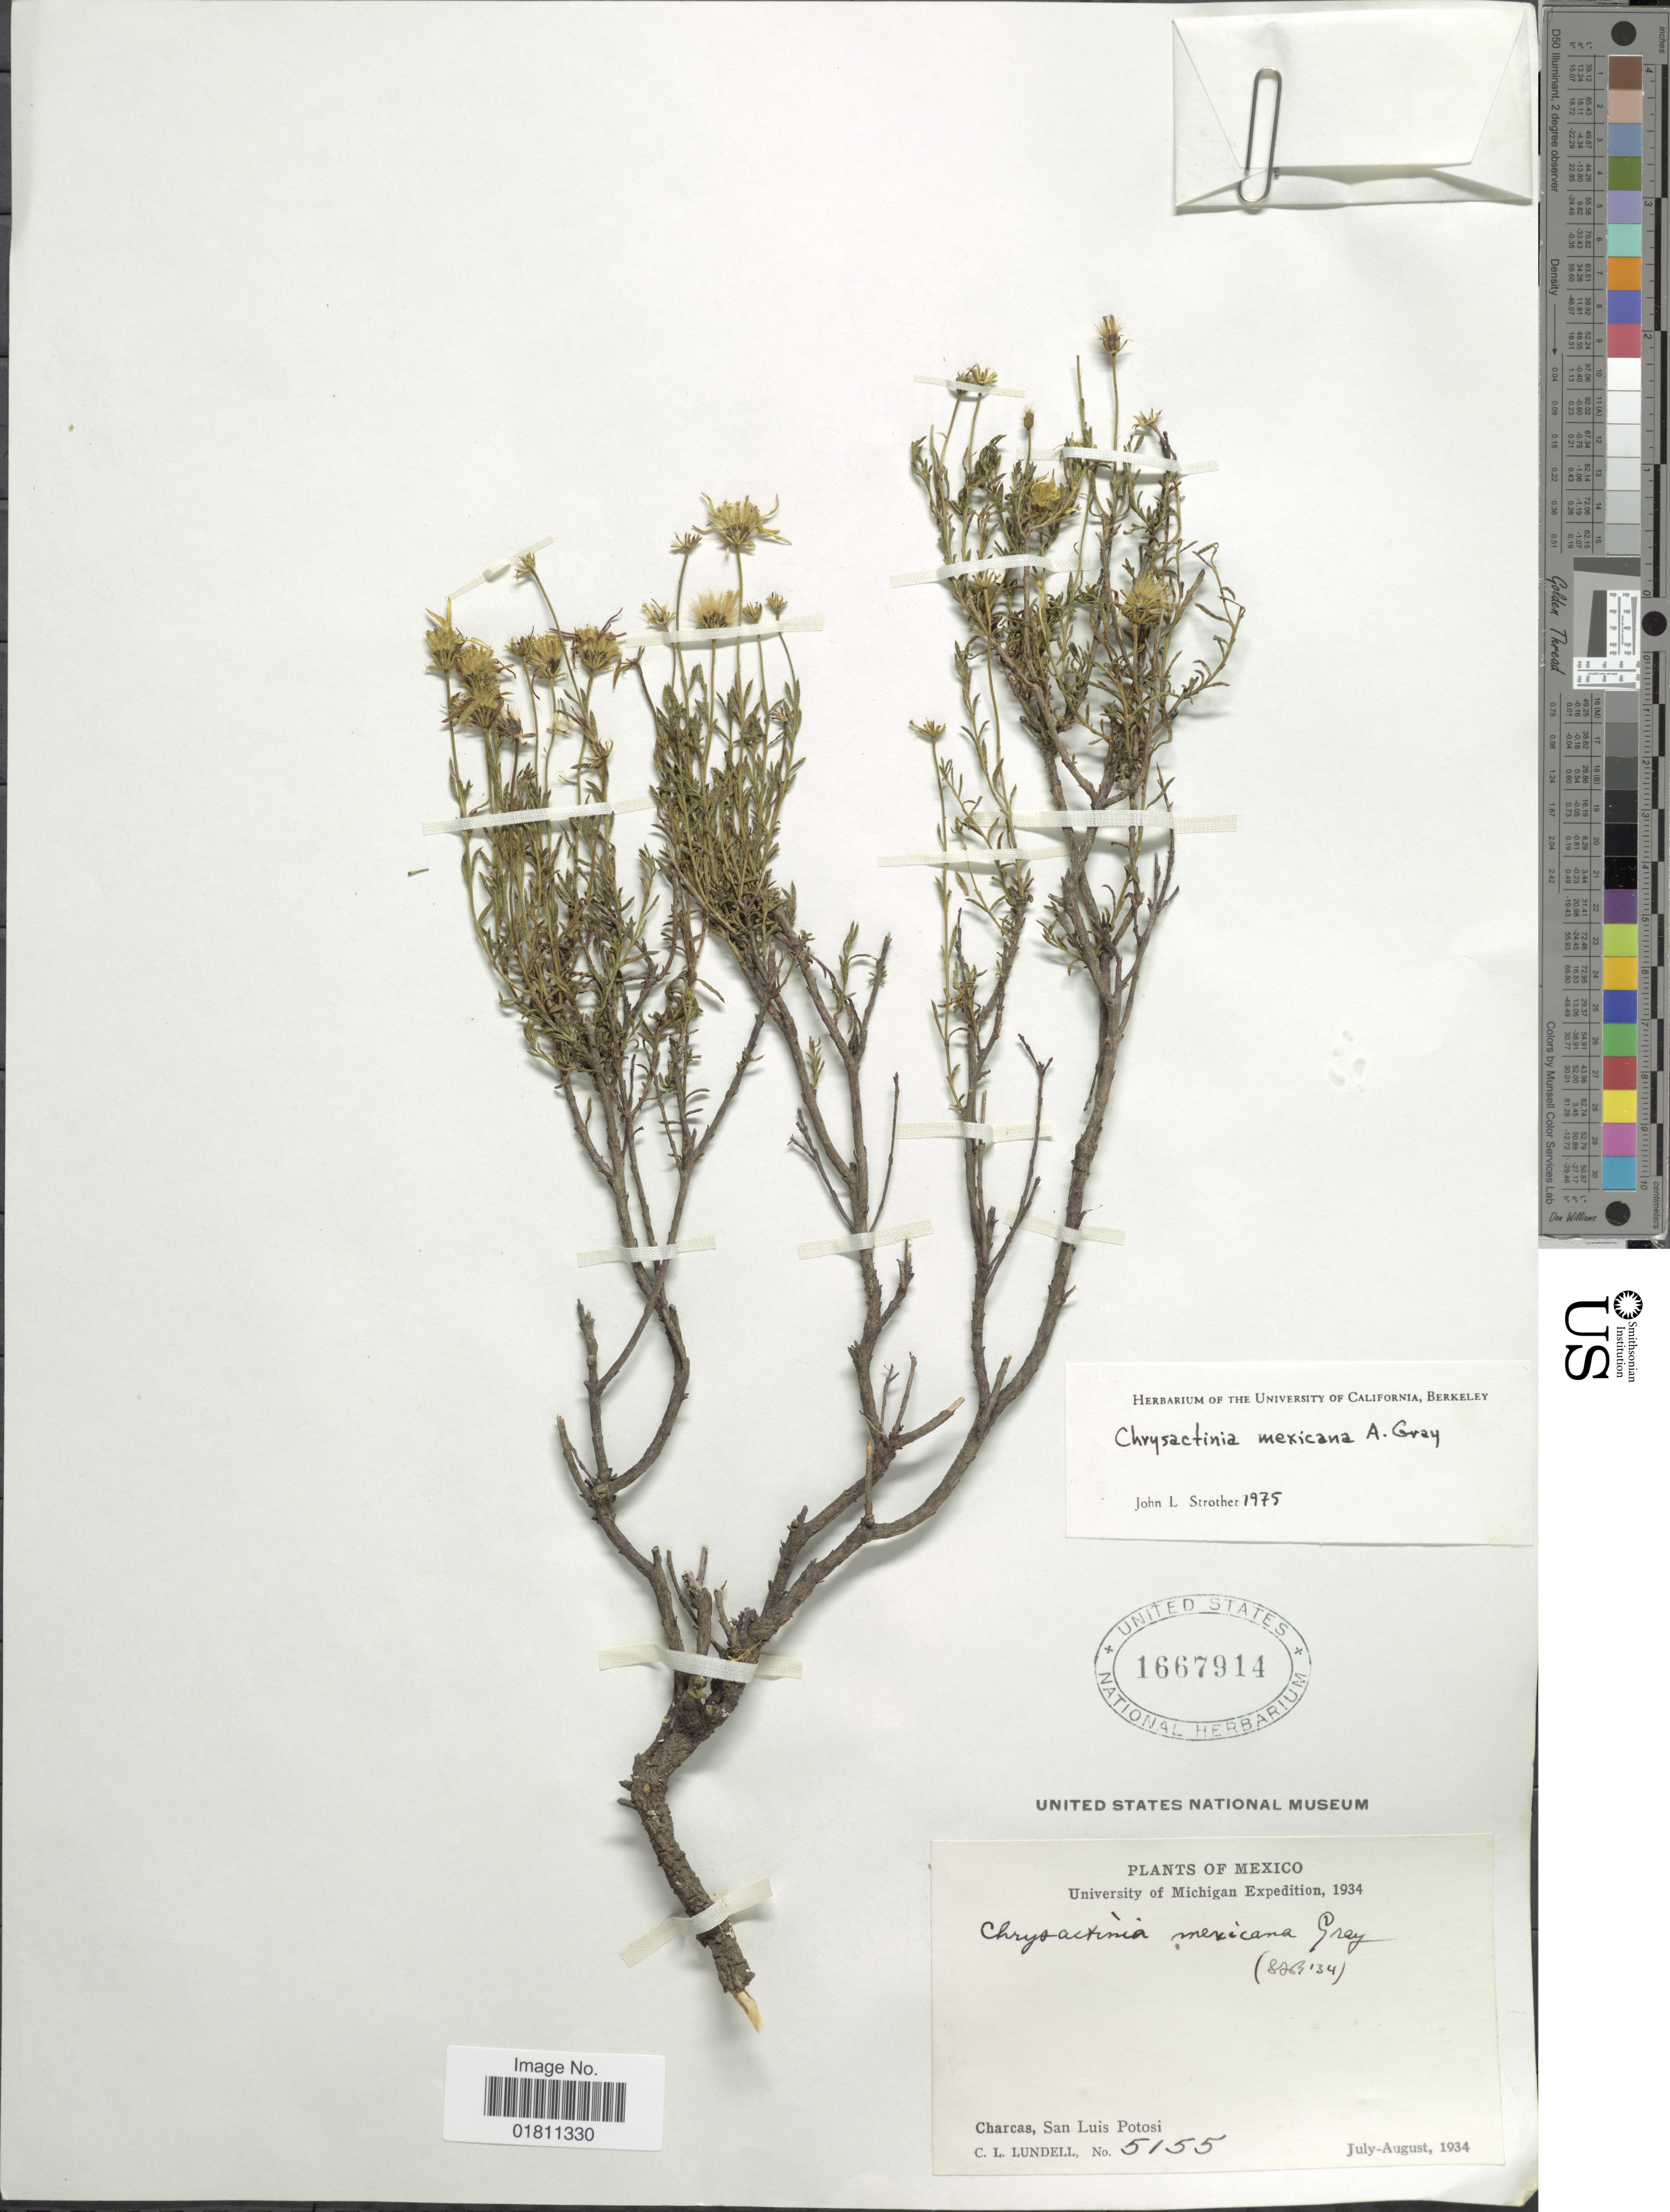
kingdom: Plantae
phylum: Tracheophyta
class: Magnoliopsida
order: Asterales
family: Asteraceae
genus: Chrysactinia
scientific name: Chrysactinia mexicana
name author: A. Gray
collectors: C. L. Lundell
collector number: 5155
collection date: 1934-07/1934-08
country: Mexico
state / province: San Luis Potosí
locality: Charcas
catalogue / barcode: US 1667914